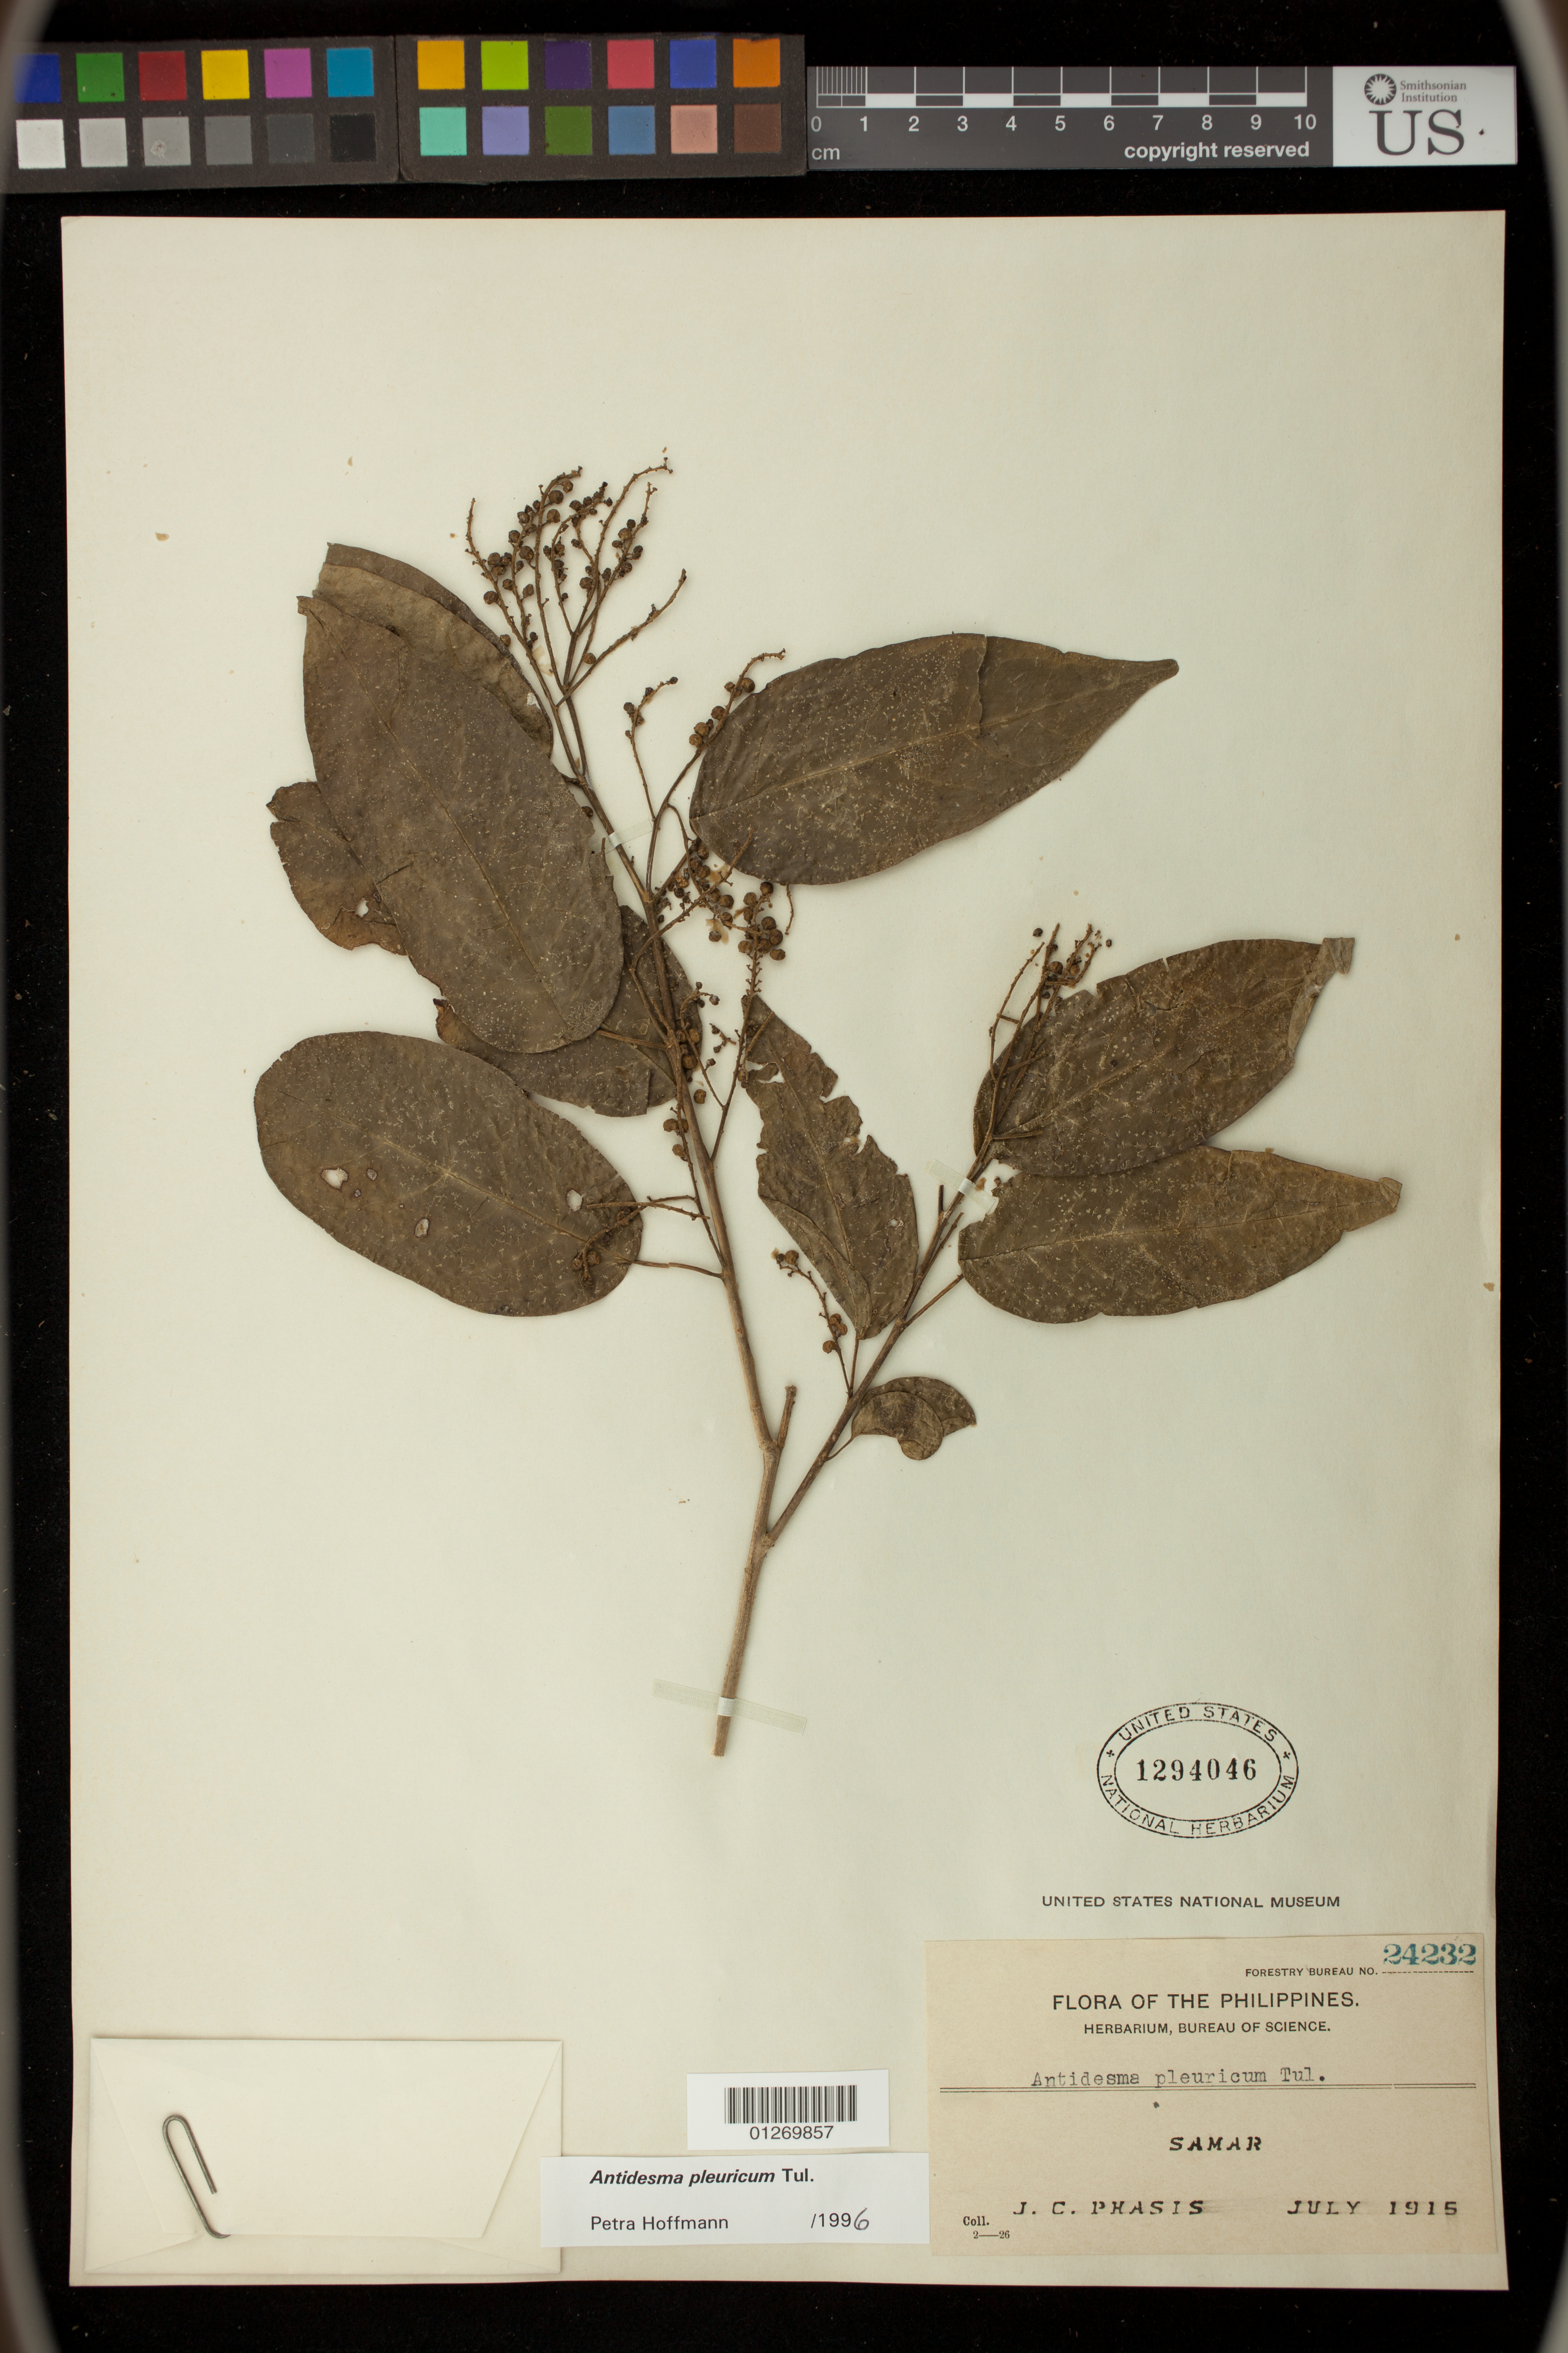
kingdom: Plantae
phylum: Tracheophyta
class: Magnoliopsida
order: Malpighiales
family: Phyllanthaceae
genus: Antidesma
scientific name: Antidesma pleuricum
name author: Tul.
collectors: J. Phasis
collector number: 24232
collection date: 1915-07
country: Philippines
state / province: Eastern Visayas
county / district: Eastern Samar / Northern Samar / Western Samar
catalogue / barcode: US 1294046